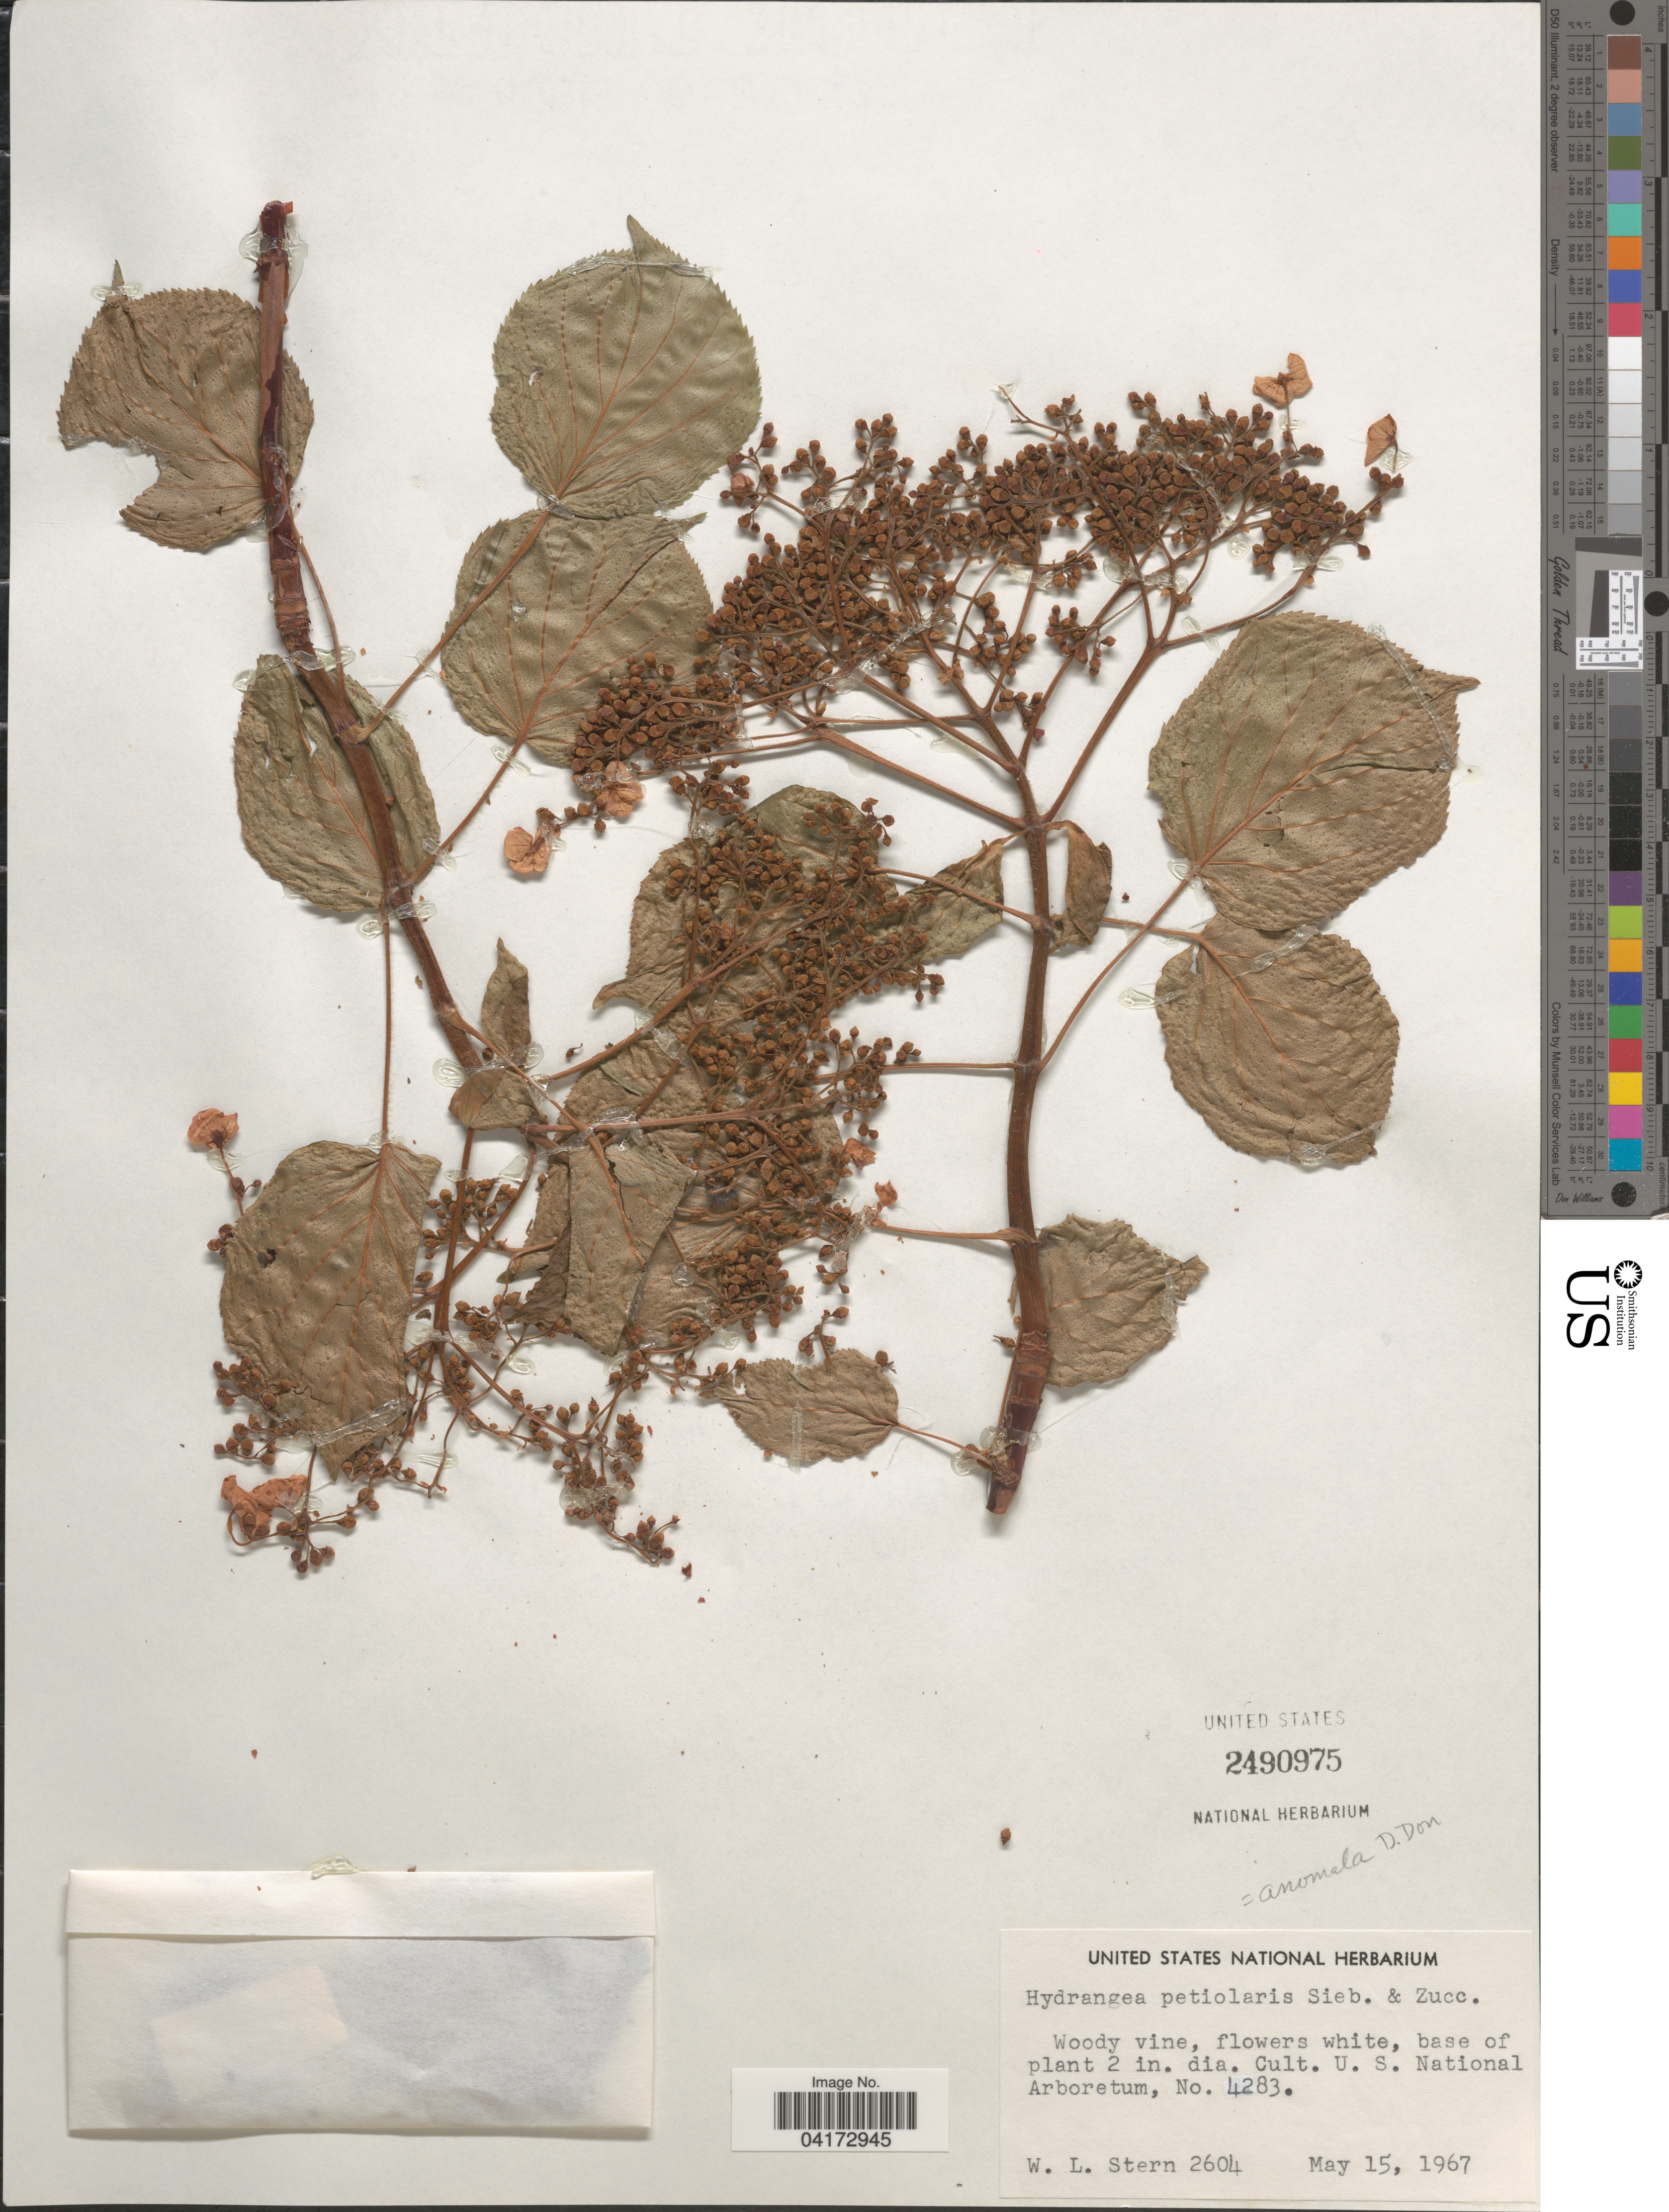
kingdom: Plantae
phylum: Tracheophyta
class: Magnoliopsida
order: Cornales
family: Hydrangeaceae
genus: Hydrangea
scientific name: Hydrangea petiolaris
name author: Siebold & Zucc.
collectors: W. L. Stern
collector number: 2604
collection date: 1967-05-15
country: United States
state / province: District of Columbia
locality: Cult. U. S. National Arboretum, No. 4283.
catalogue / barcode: US 2490975